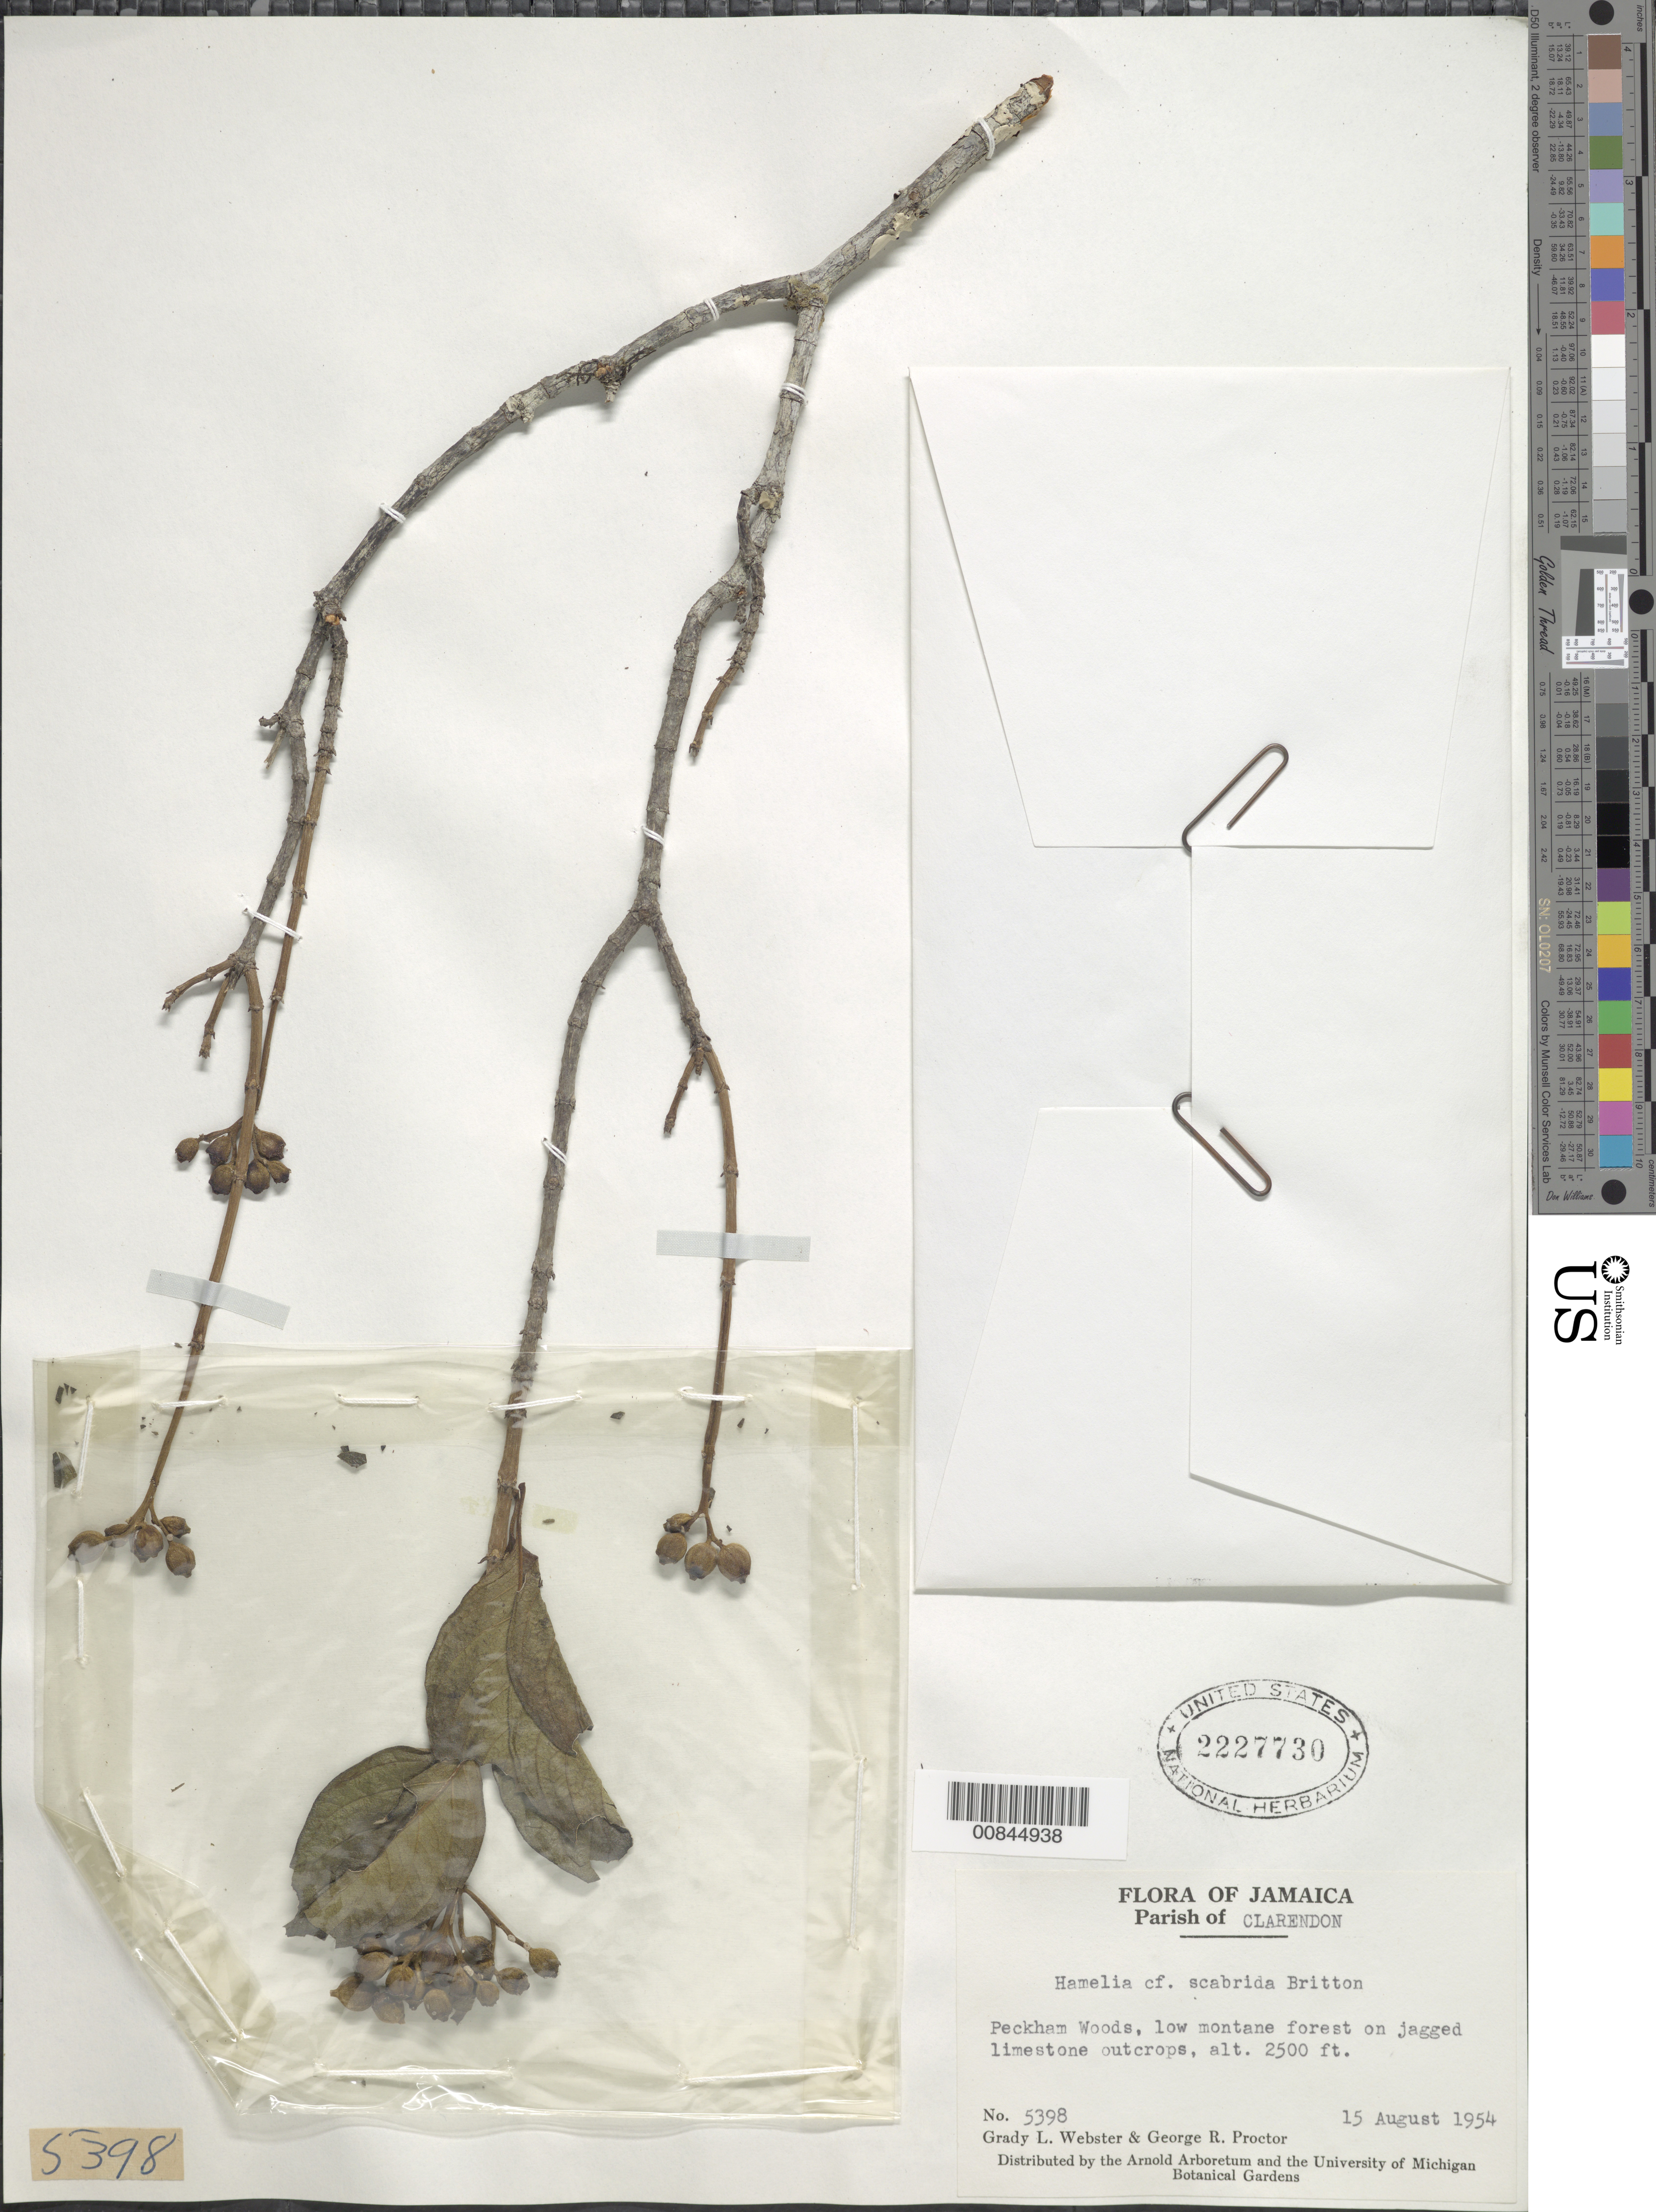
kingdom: Plantae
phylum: Tracheophyta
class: Magnoliopsida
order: Gentianales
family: Rubiaceae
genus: Hamelia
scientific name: Hamelia papillosa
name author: Urb.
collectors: G. L. Webster & G. R. Proctor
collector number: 5398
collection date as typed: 15 Aug 1954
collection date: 1954-08-15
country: Jamaica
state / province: Clarendon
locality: Peckham Woods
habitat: Low montane forest on jagged limestone outcrop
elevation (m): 762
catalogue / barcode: US 2227730